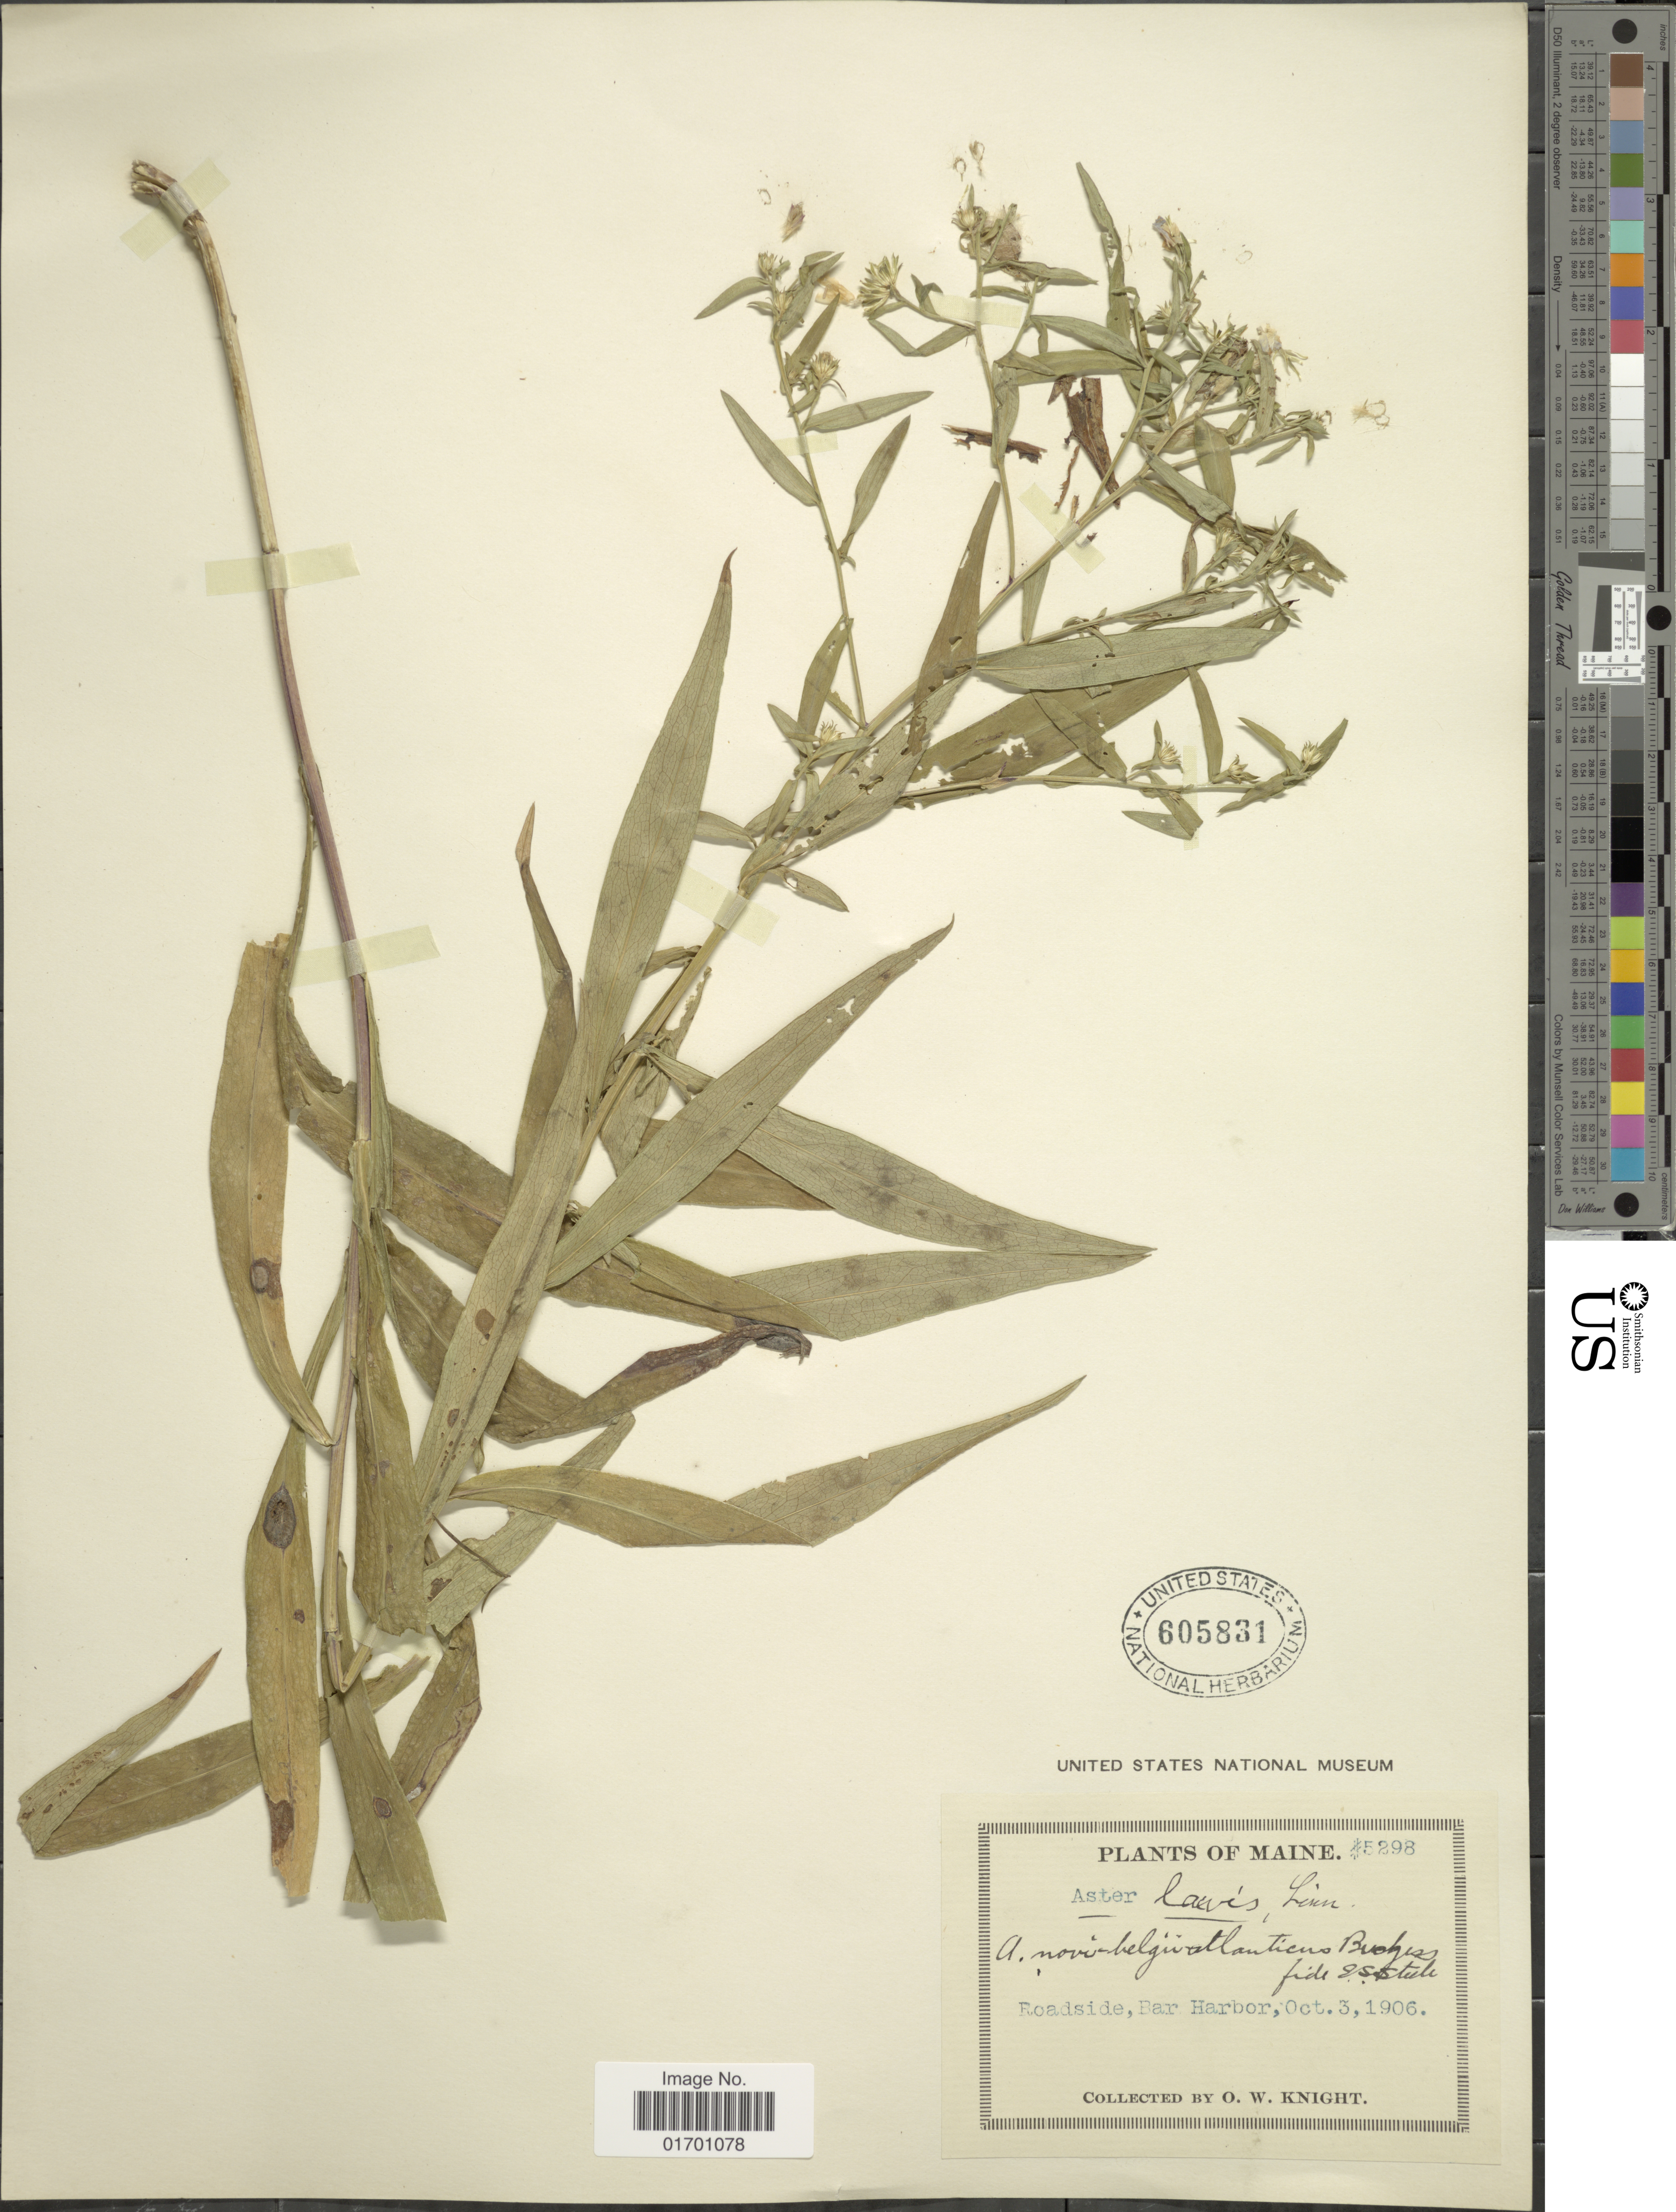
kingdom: Plantae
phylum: Tracheophyta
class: Magnoliopsida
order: Asterales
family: Asteraceae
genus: Symphyotrichum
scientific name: Symphyotrichum novi-belgii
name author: (L.) G.L. Nesom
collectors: O. Knight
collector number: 5298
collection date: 1906-10-03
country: United States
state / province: Maine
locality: Roadside, Bar Harbor.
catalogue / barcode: US 605831